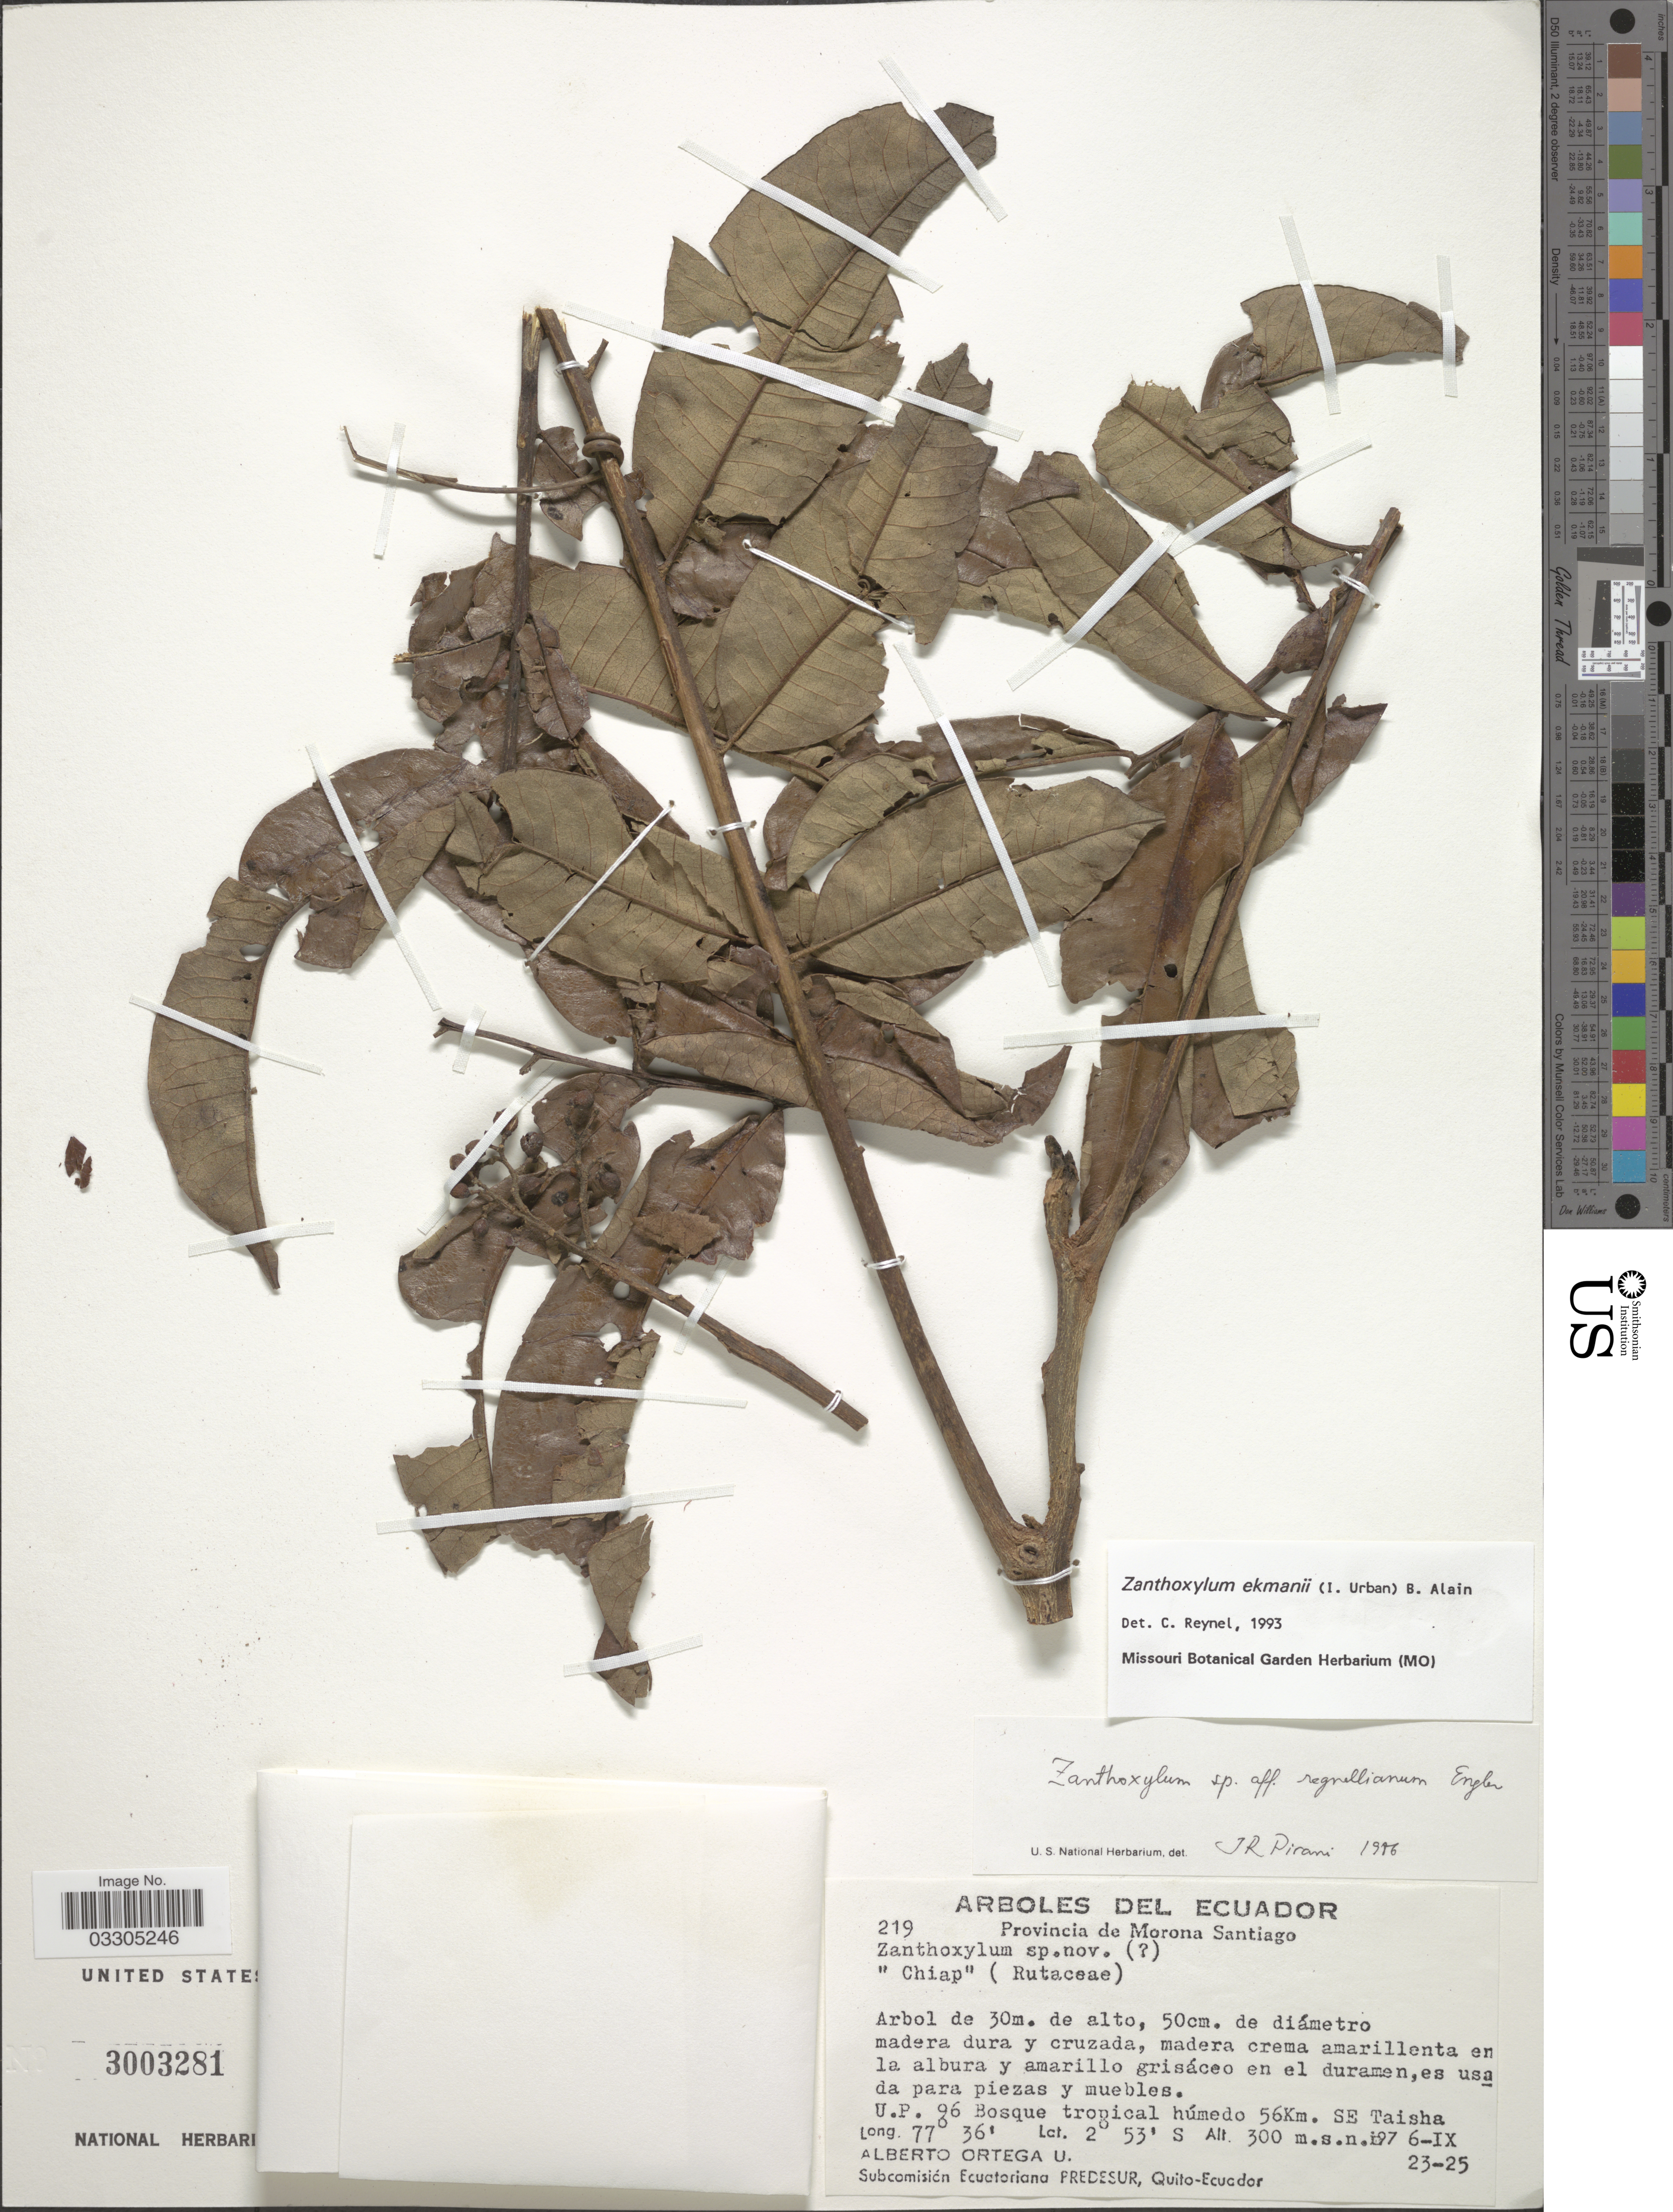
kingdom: Plantae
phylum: Tracheophyta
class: Magnoliopsida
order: Sapindales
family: Rutaceae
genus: Zanthoxylum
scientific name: Zanthoxylum ekmanii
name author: (Urb.) Alain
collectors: A. T. Ortega U.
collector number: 219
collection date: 1976-09-23/1976-09-25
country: Ecuador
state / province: Morona-Santiago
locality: U.P. 96 Bosque tropical húmedo 56Km. SE Taisha.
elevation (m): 300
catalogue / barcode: US 3003281